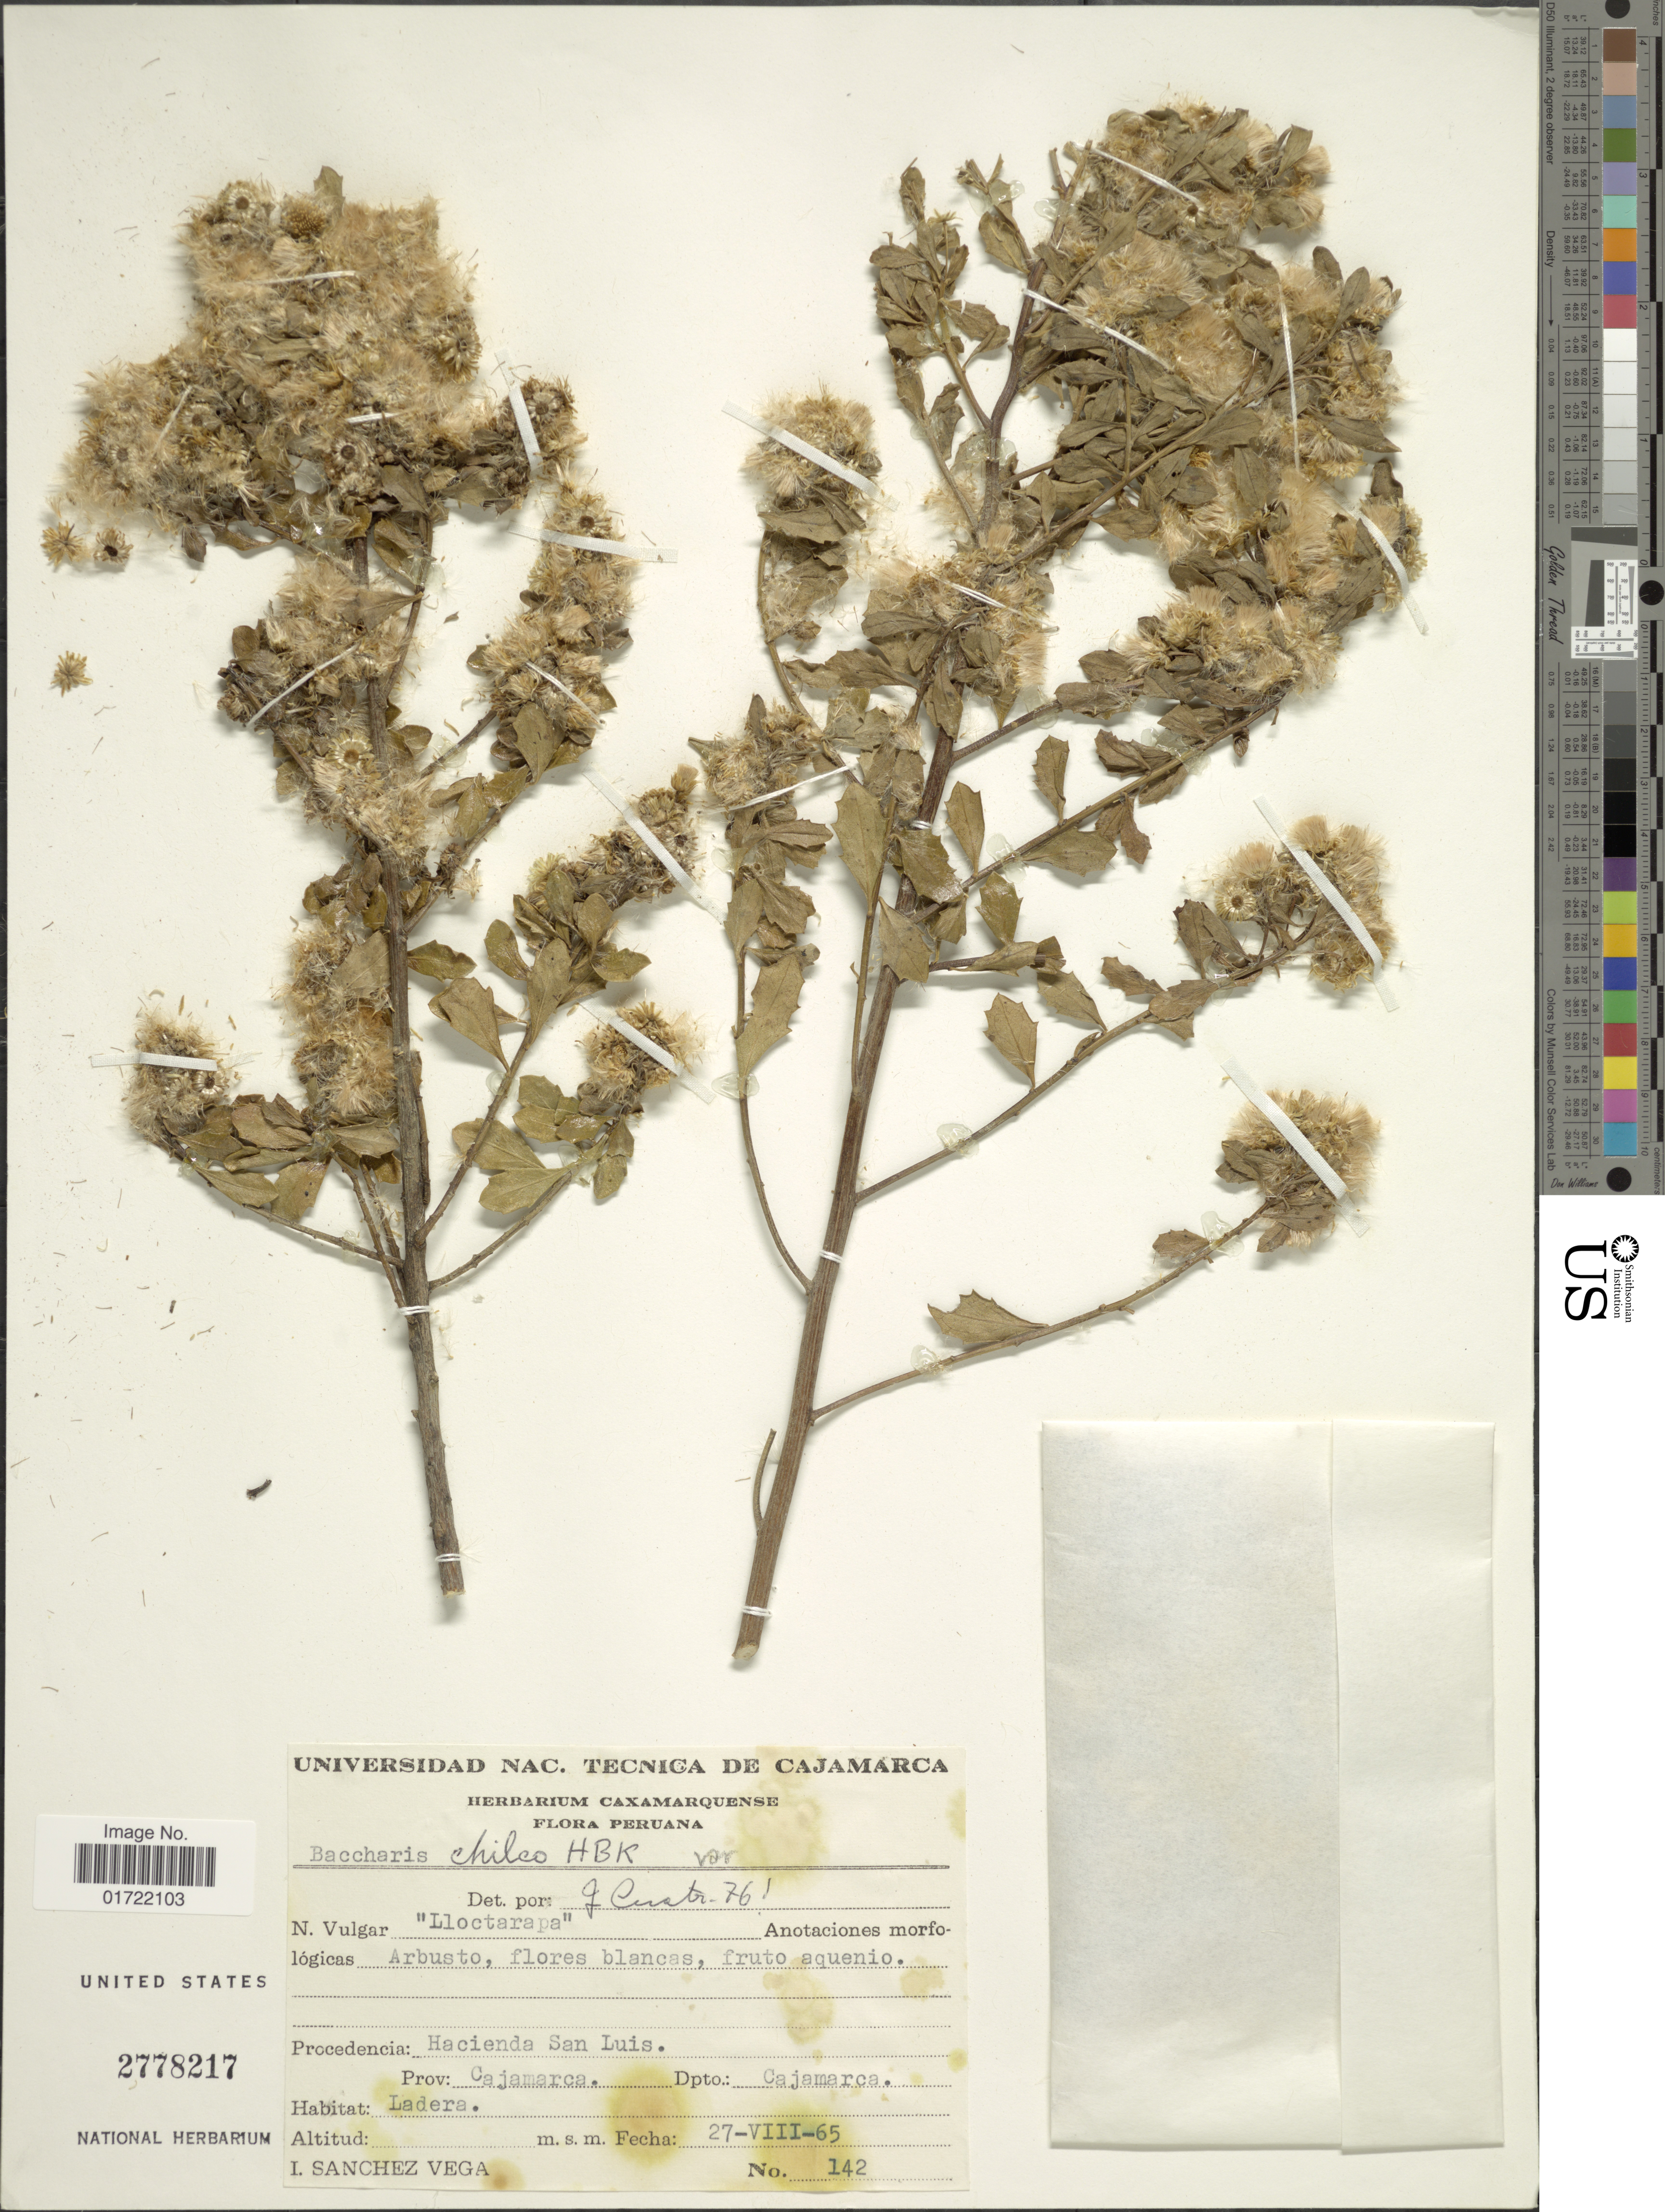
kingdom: Plantae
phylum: Tracheophyta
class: Magnoliopsida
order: Asterales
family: Asteraceae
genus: Baccharis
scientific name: Baccharis chilco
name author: Kunth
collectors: I. Sánchez Vega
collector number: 142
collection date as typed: Transcribed d/m/y: 27/8/65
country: Peru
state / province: Cajamarca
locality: Hacienda San Luis, Dpto. Cajamarca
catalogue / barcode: US 2778217